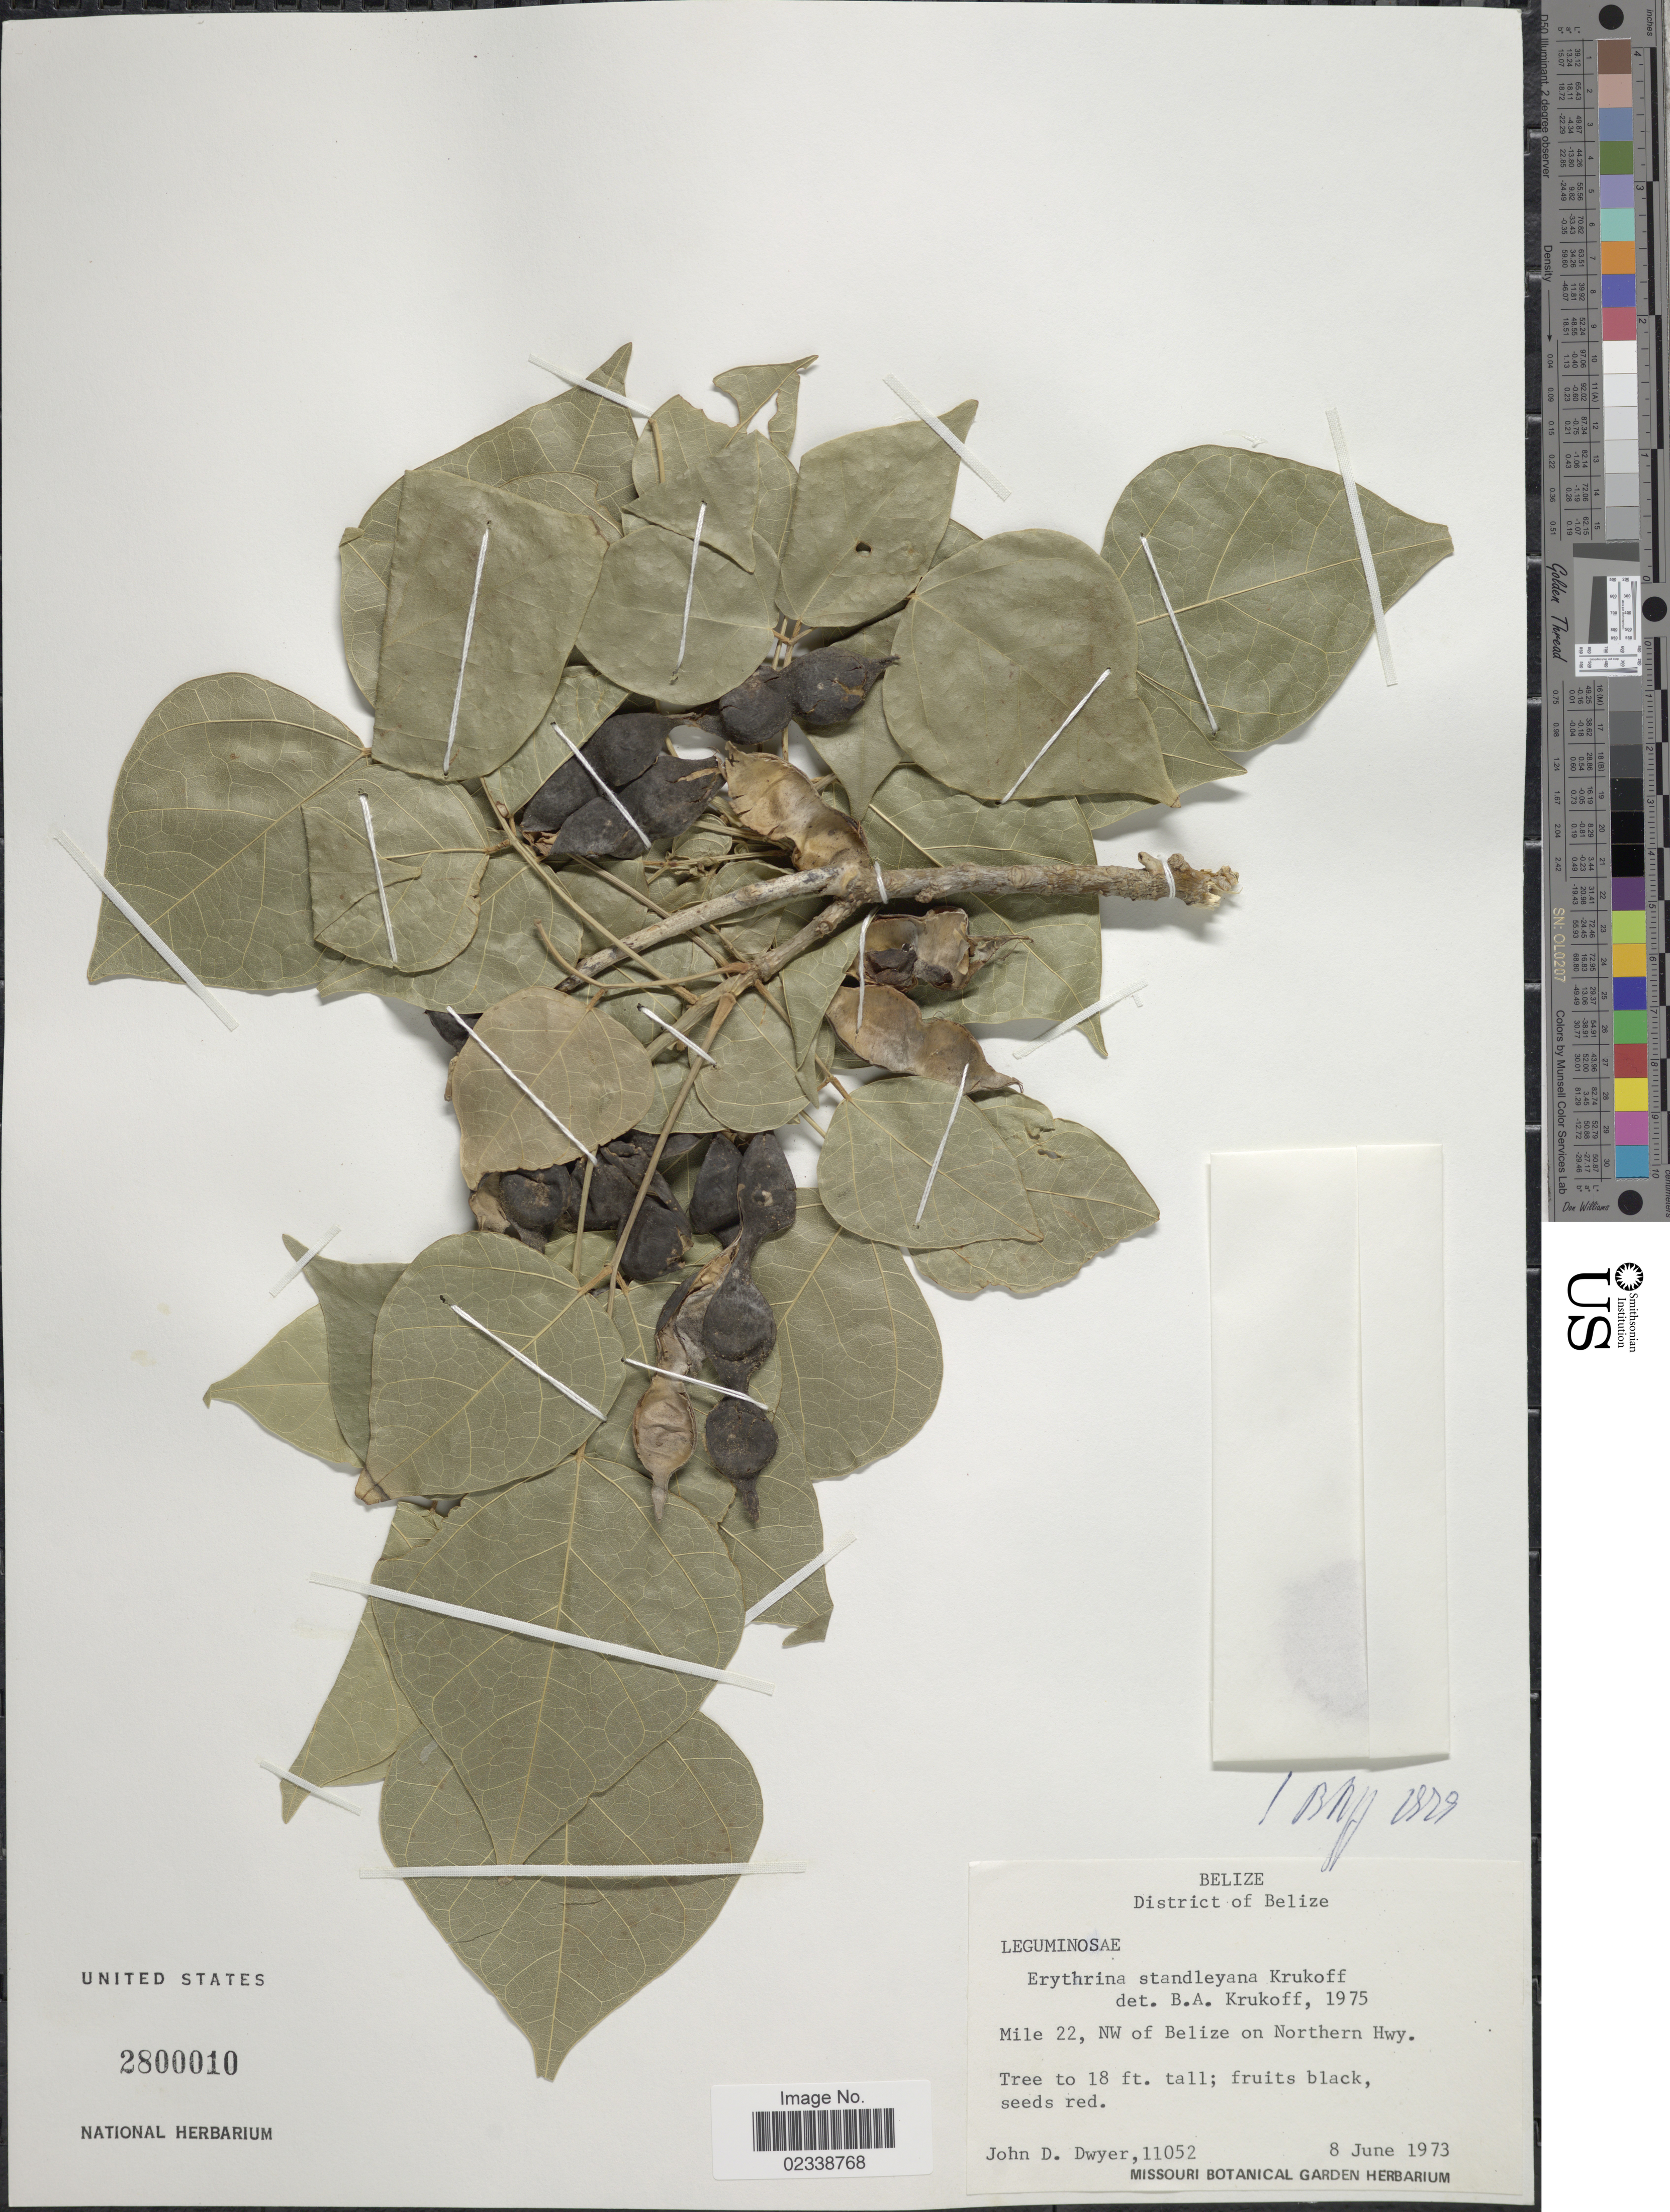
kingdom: Plantae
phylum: Tracheophyta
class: Magnoliopsida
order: Fabales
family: Fabaceae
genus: Erythrina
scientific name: Erythrina standleyana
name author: Krukoff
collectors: J. D. Dwyer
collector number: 11052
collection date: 1973-06-08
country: Belize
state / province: Belize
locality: Mile 22, NW of Belize on Northern Hwy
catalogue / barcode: US 2800010